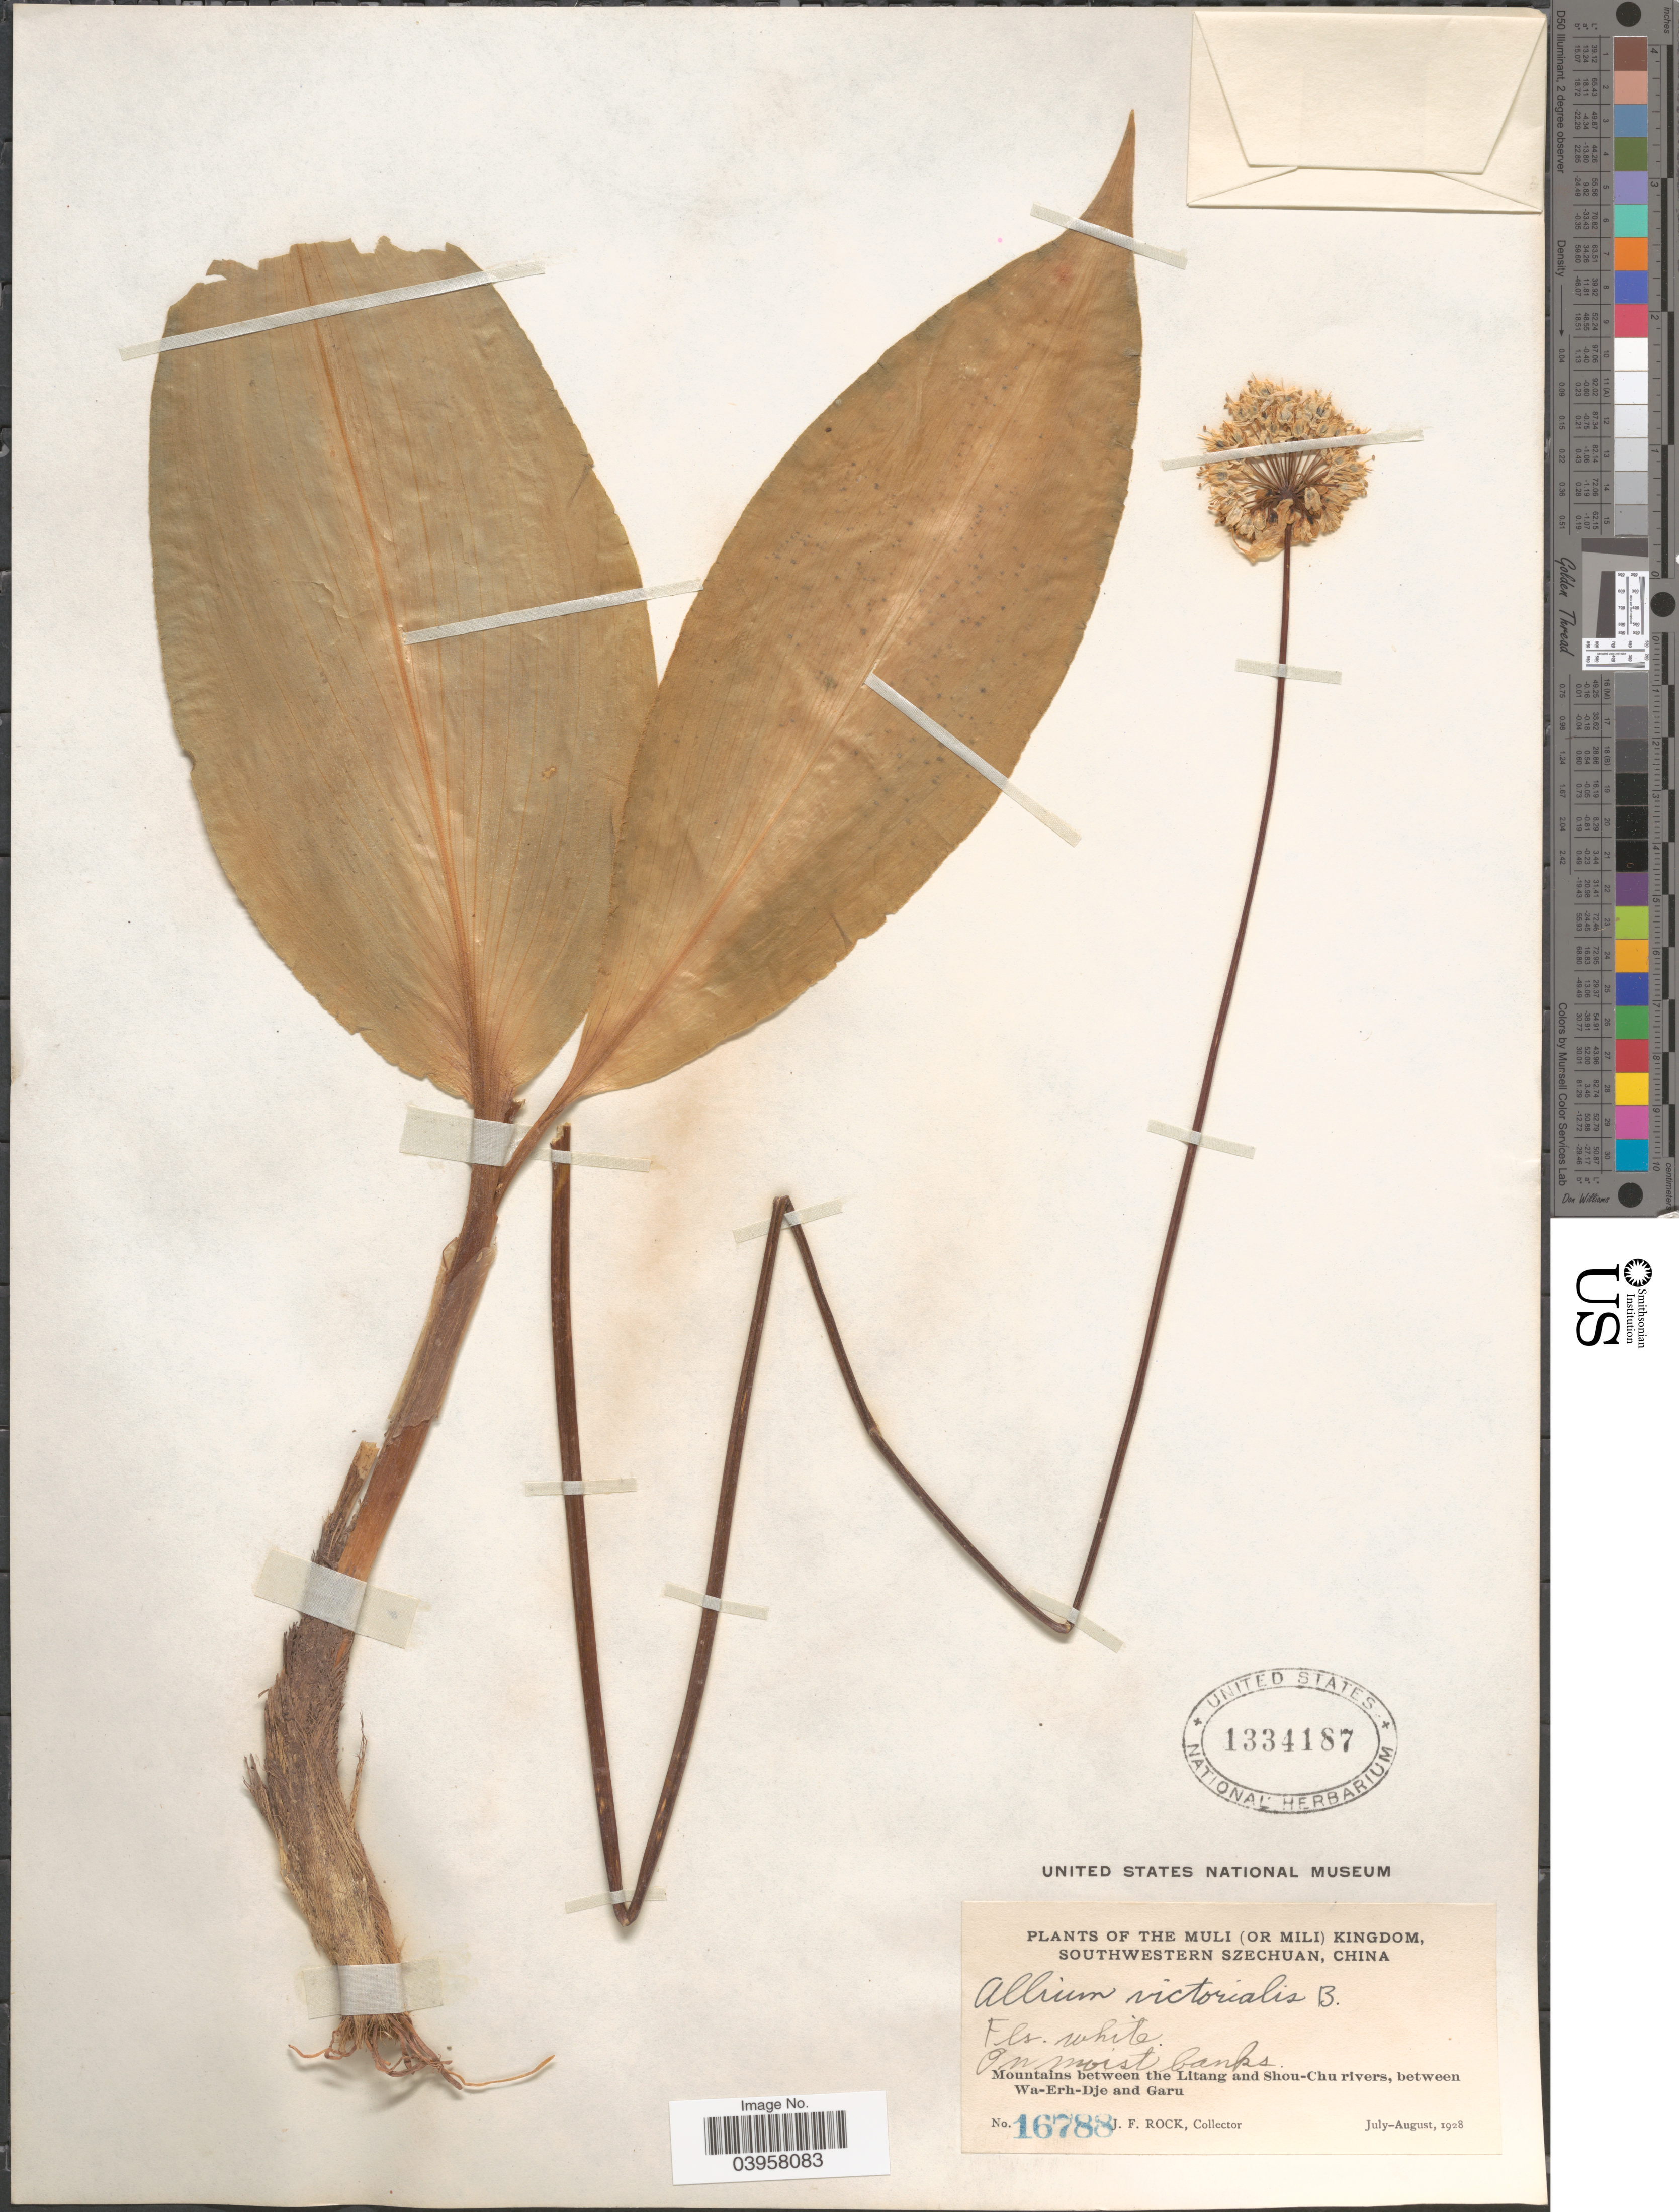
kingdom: Plantae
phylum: Tracheophyta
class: Liliopsida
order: Asparagales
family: Amaryllidaceae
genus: Allium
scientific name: Allium victorialis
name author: L.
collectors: J. Rock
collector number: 16788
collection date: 1928-07/1928-08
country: China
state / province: Sichuan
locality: The Muli (or Mili) Kingdom, Southwestern Szechuan. Mountains between the Litang and Shou-Chu rivers, between Wa-Erh-Dje and Garu.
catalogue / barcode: US 1334187